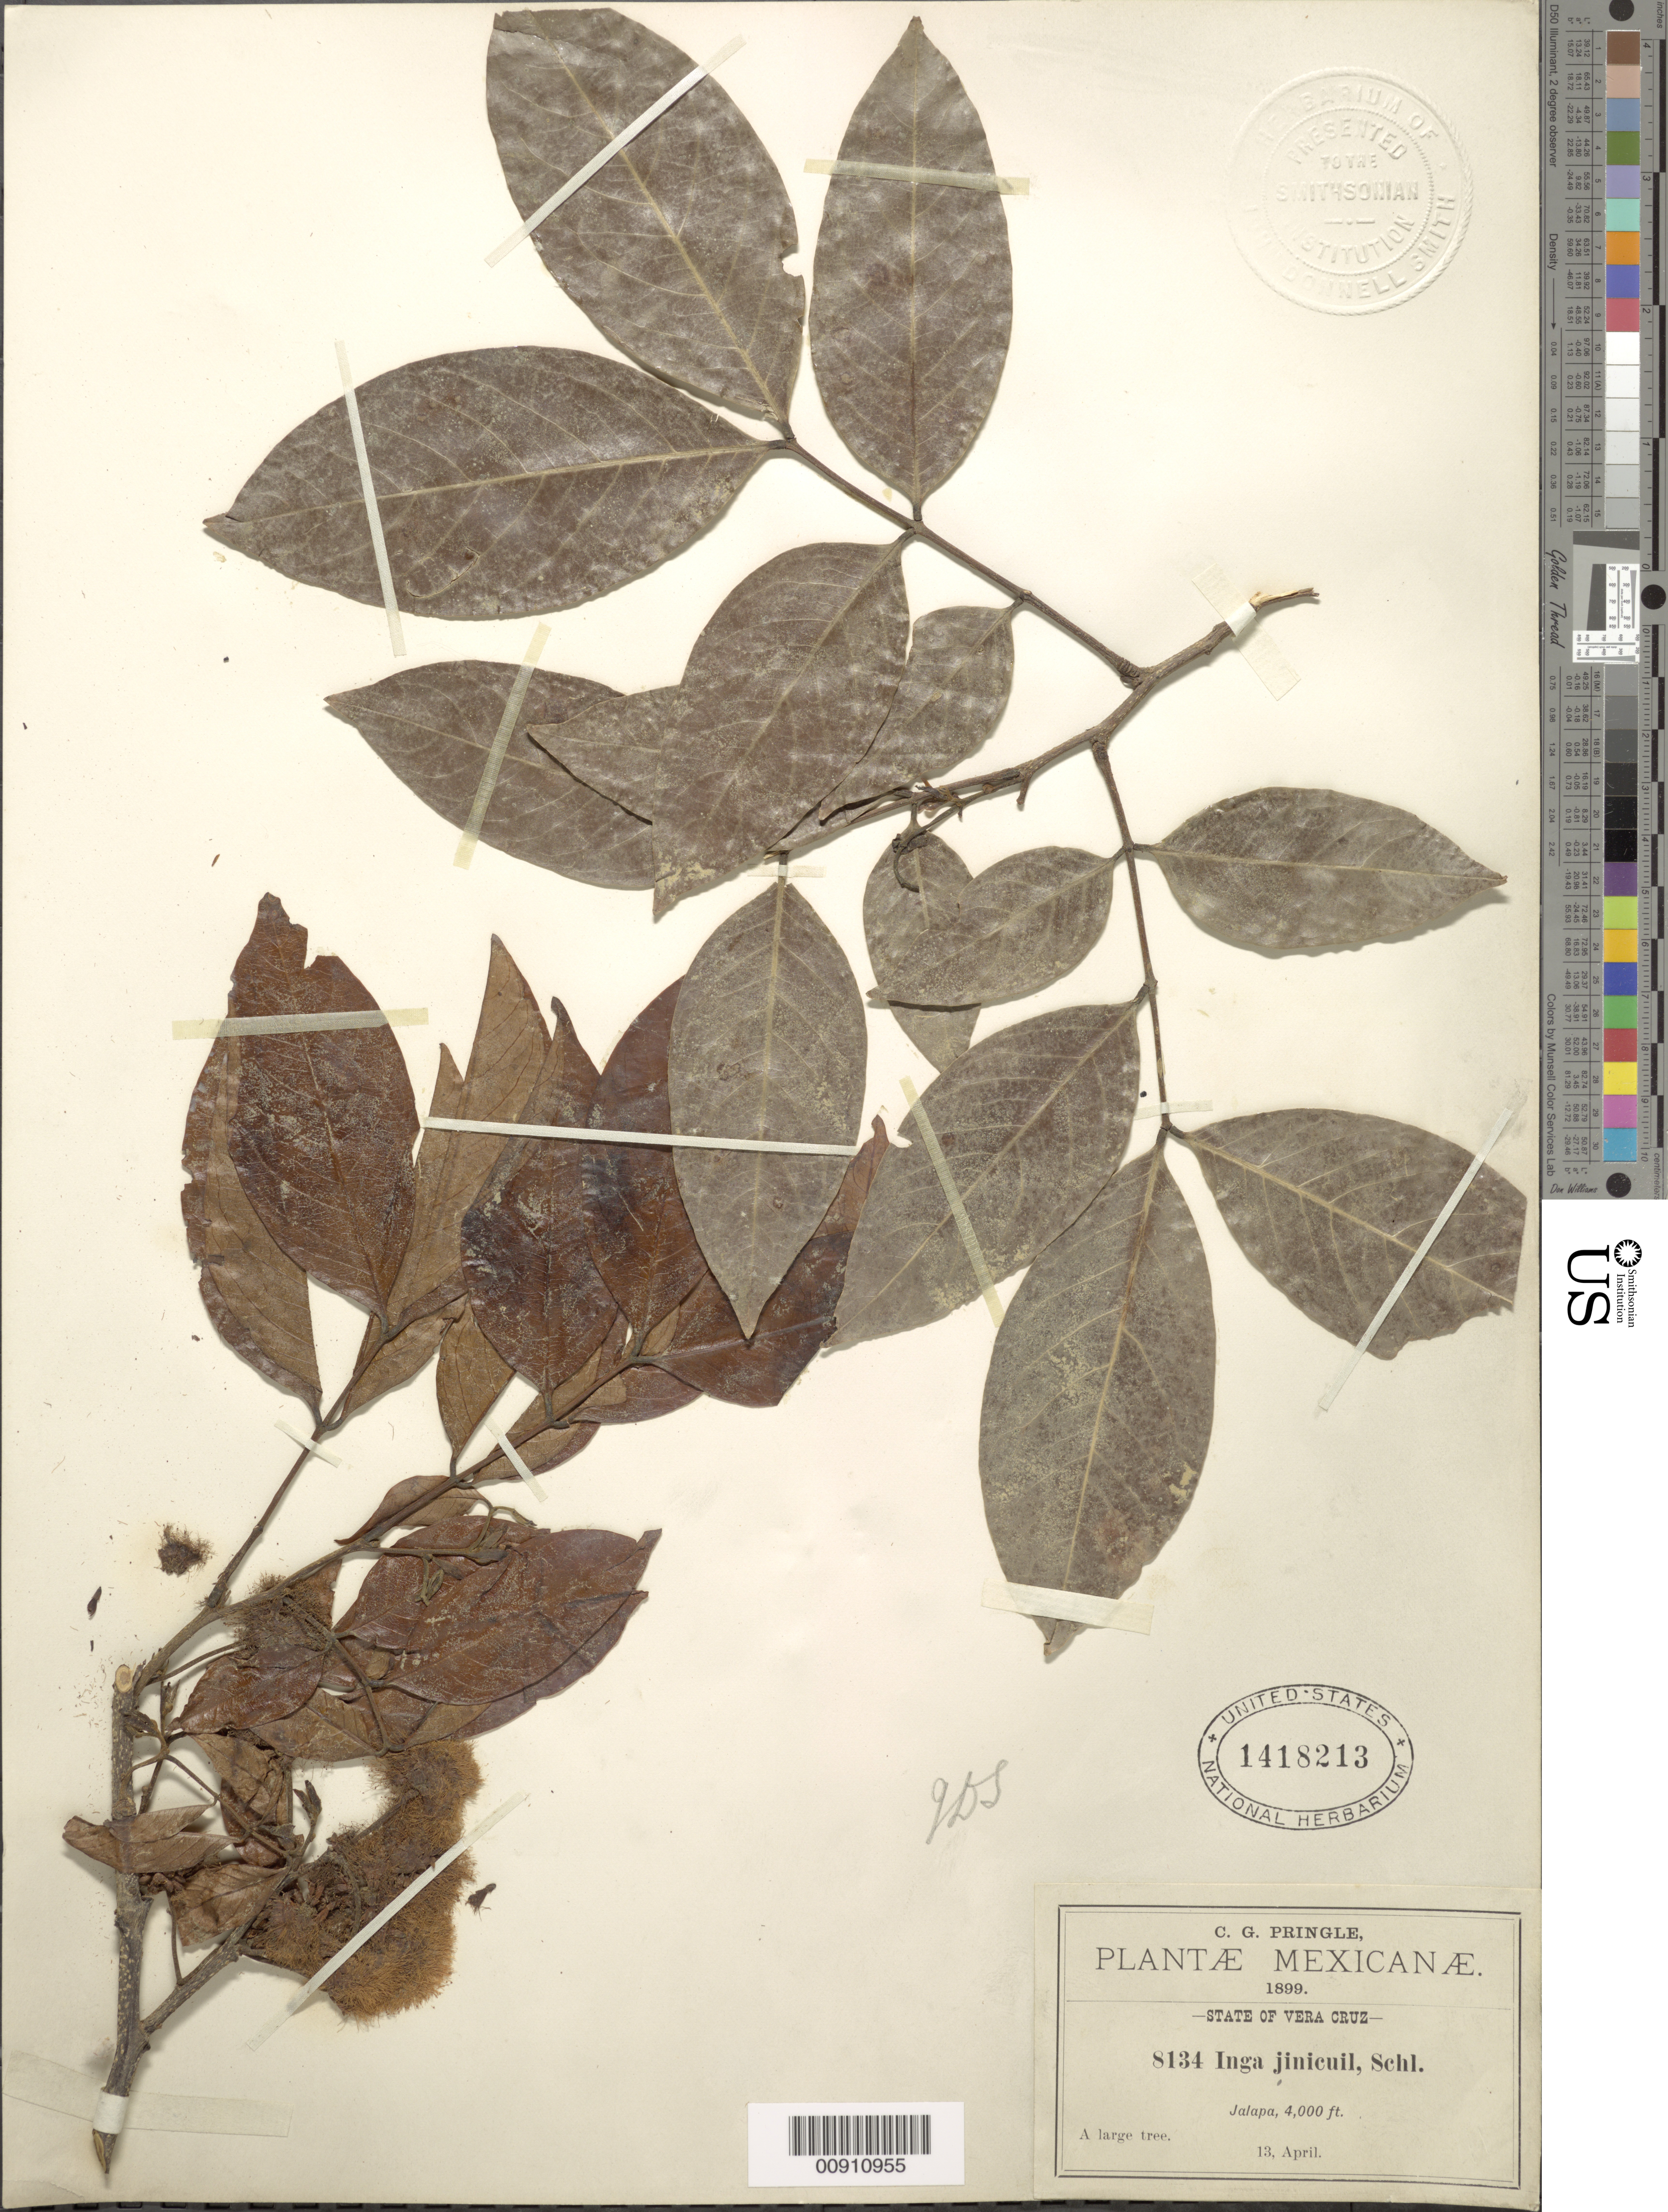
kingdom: Plantae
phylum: Tracheophyta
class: Magnoliopsida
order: Fabales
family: Fabaceae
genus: Inga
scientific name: Inga jinicuil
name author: Schltdl. & Cham. ex G. Don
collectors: C. G. Pringle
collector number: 8134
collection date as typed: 13 Apr 1899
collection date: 1899-04-13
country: Mexico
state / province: Veracruz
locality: Jalapa, State of Veracruz.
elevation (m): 1219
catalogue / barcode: US 1418213